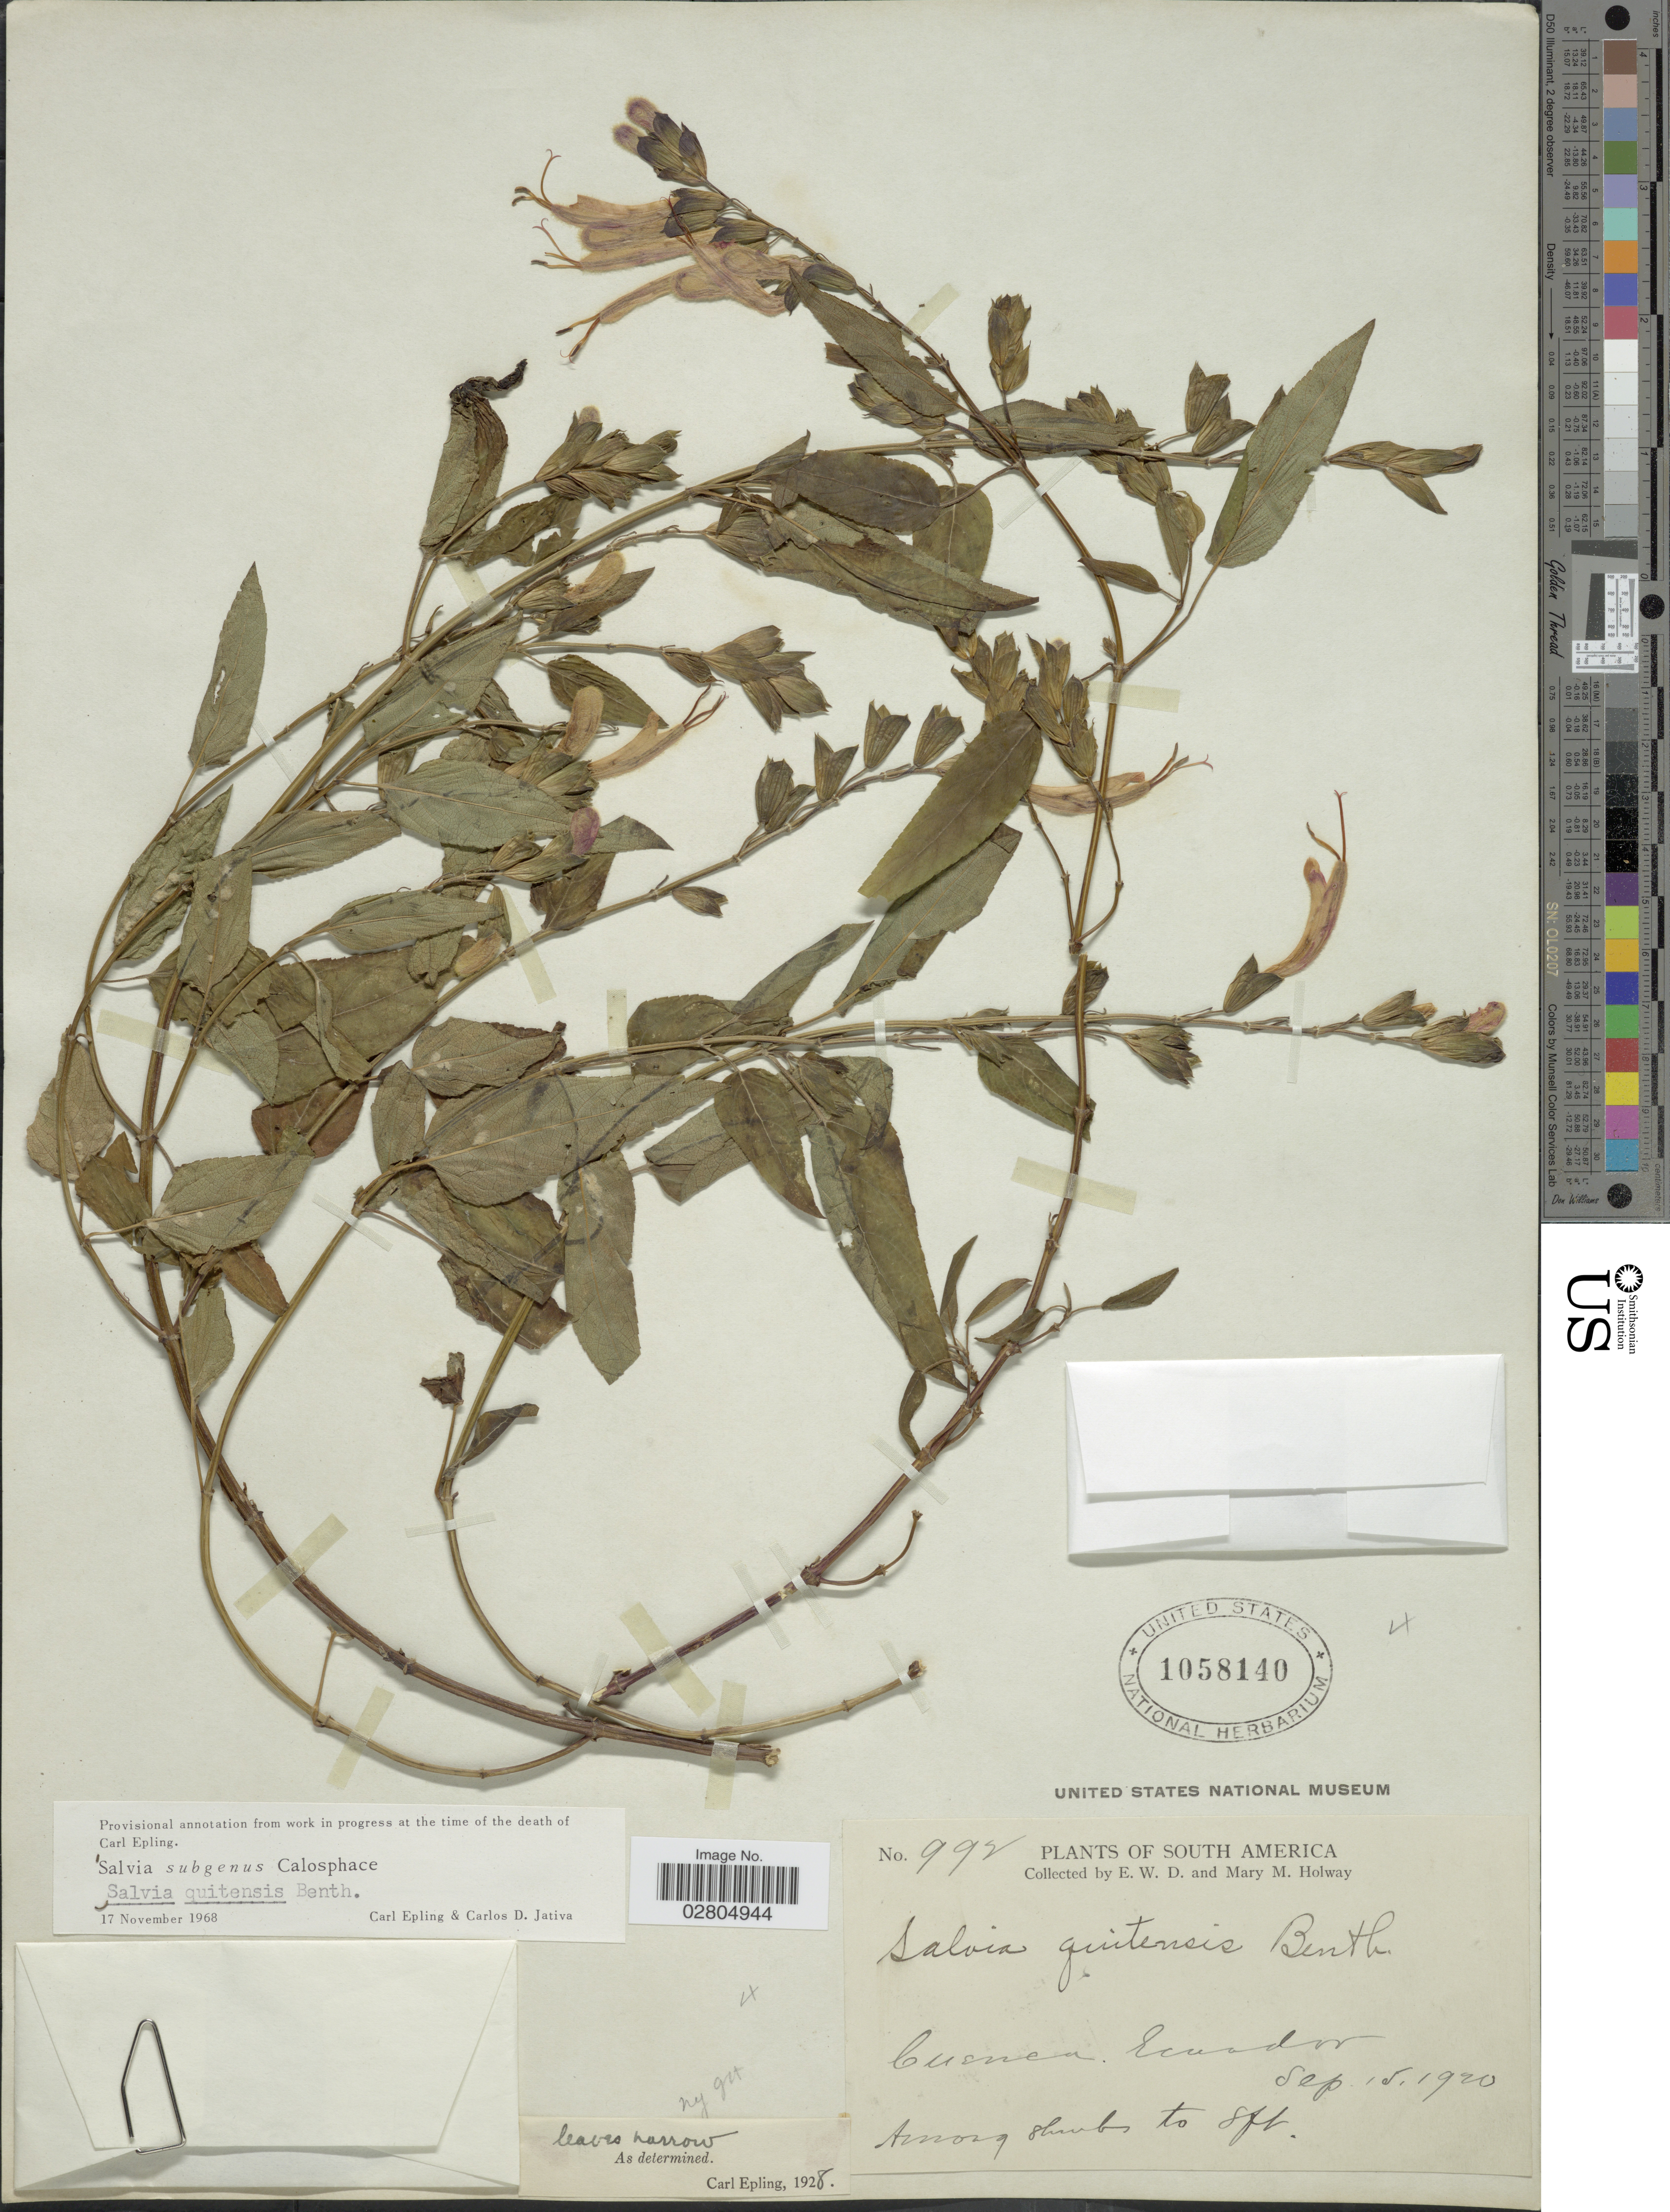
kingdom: Plantae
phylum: Tracheophyta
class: Magnoliopsida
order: Lamiales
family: Lamiaceae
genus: Salvia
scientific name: Salvia quitensis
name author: Benth.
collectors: E. W. D. Holway & M. M. Holway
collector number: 992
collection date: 1920-09-15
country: Ecuador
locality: Cuenca.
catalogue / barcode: US 1058140